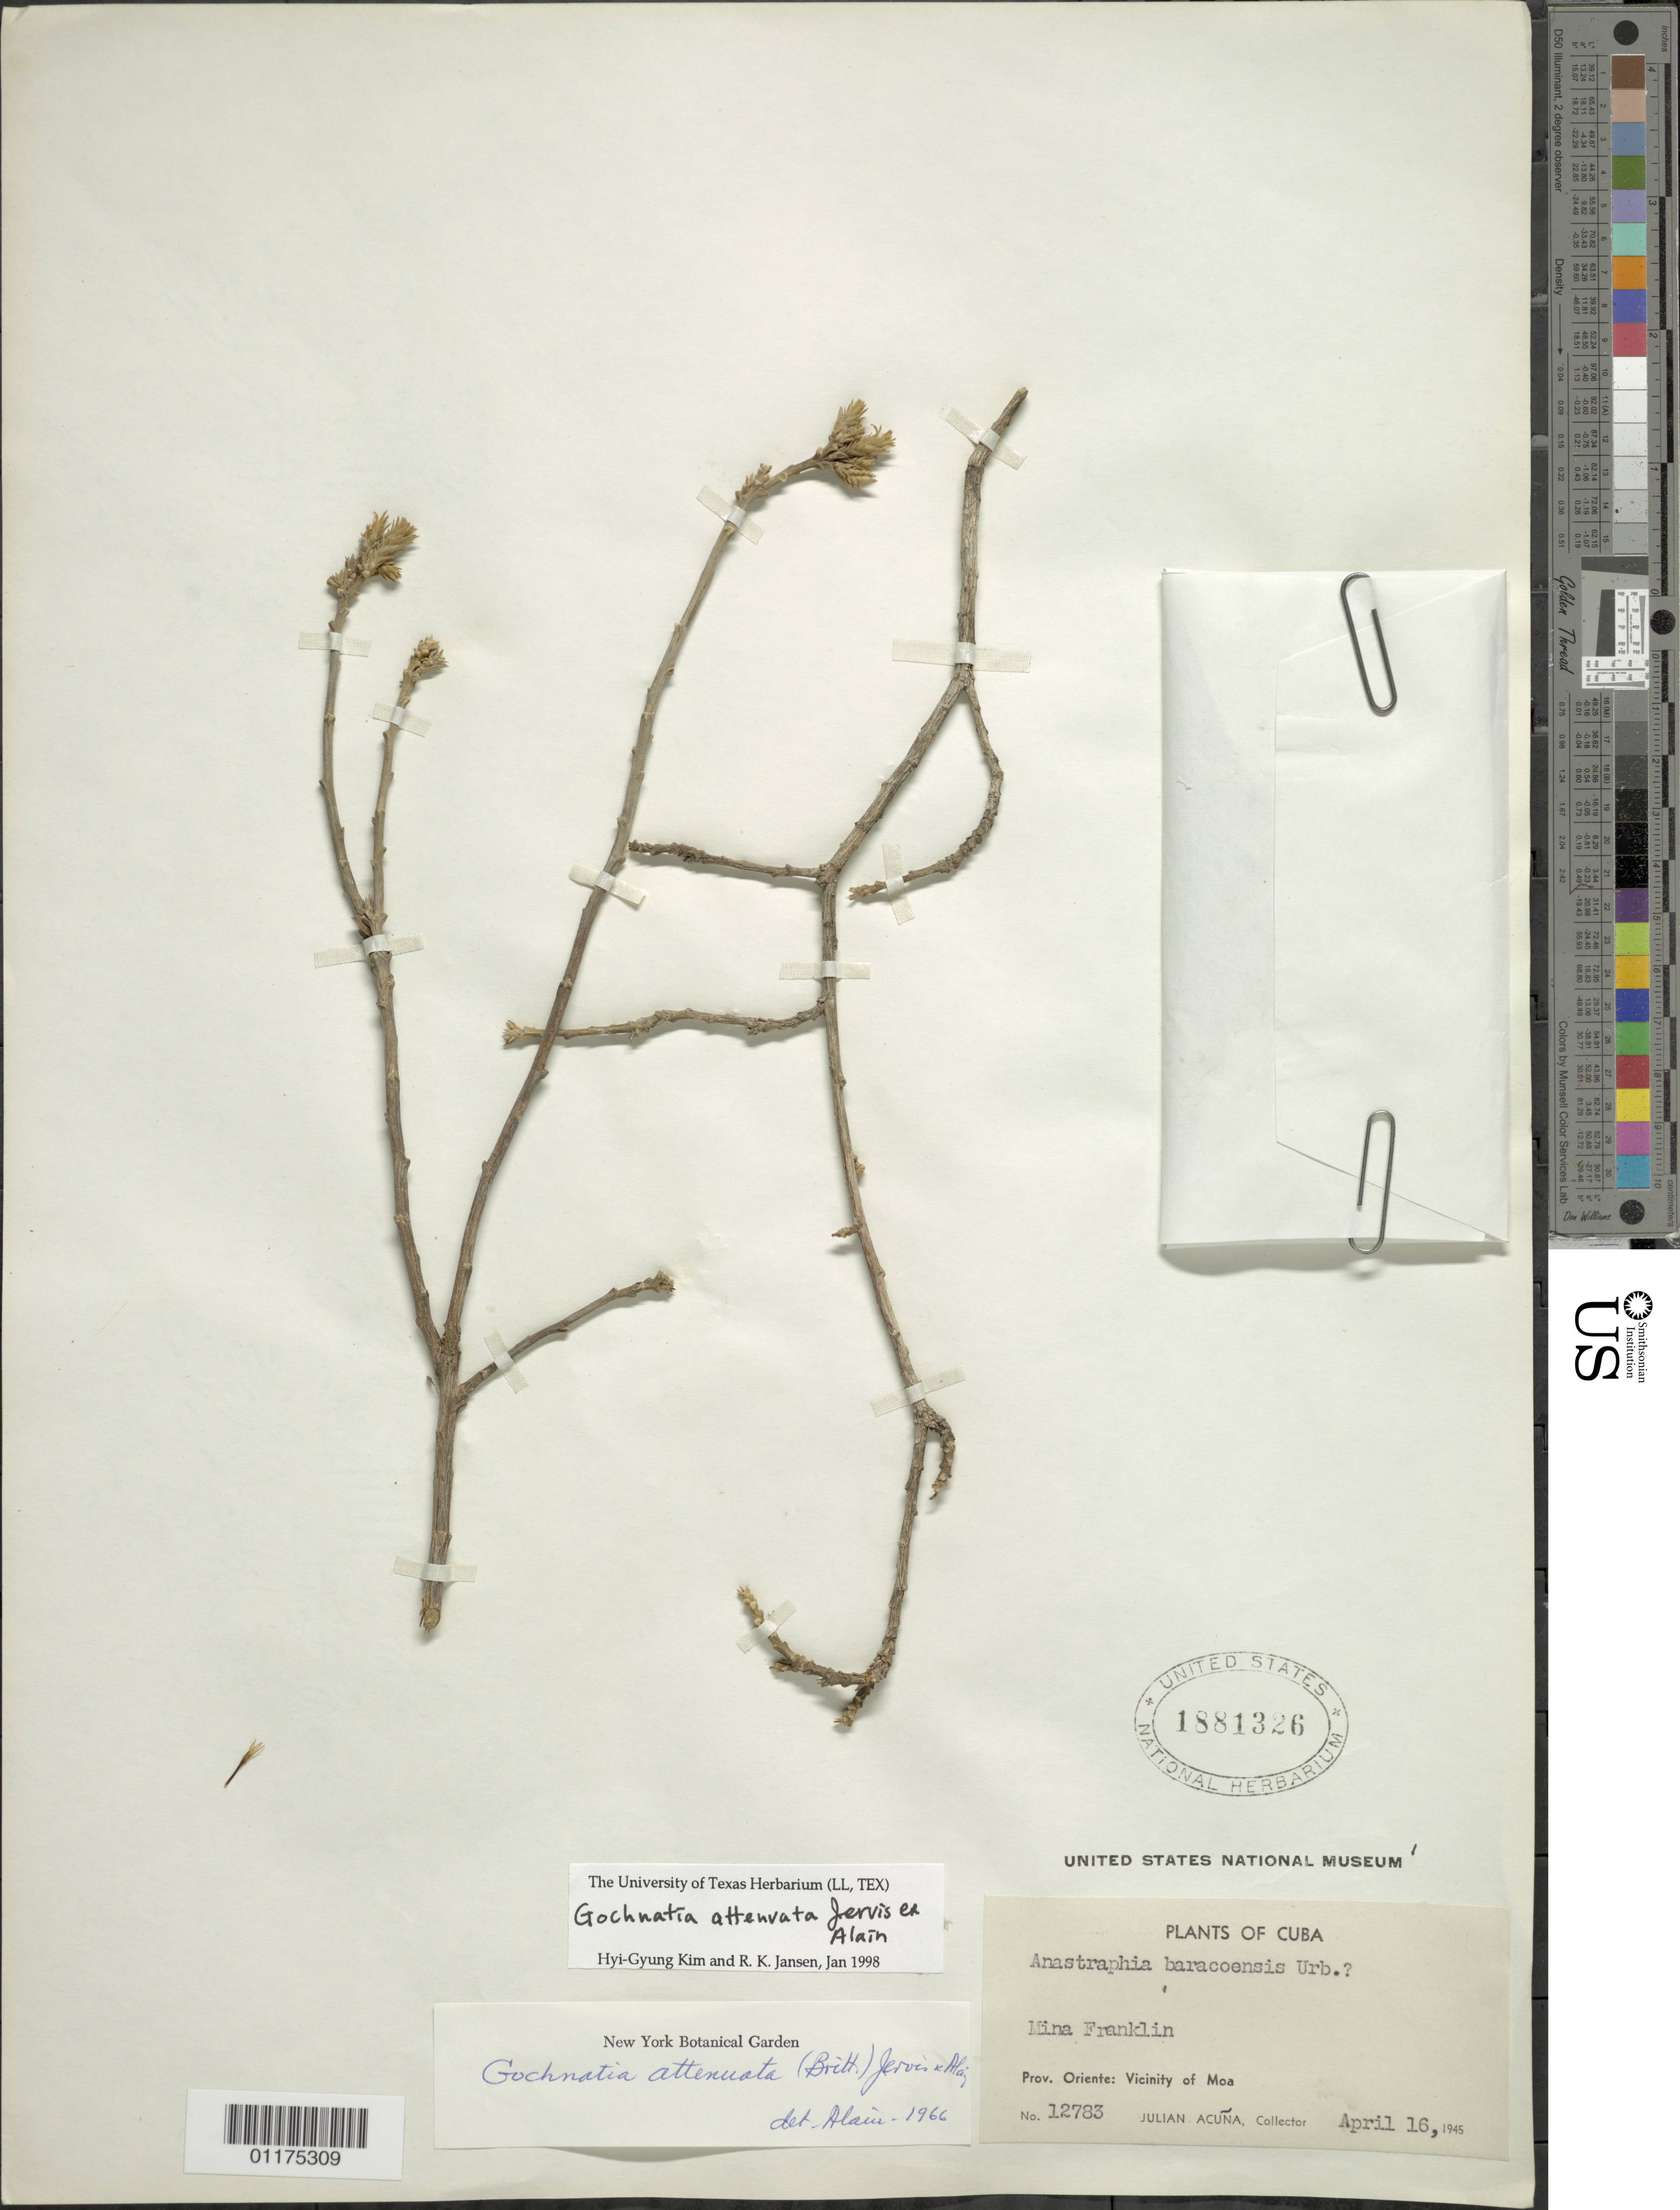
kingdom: Plantae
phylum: Tracheophyta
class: Magnoliopsida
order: Asterales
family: Asteraceae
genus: Anastraphia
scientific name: Anastraphia attenuata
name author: Britton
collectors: J. Acuña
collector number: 12783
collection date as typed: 16 Apr 1945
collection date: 1945-04-16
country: Cuba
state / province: Oriente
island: Cuba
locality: Vicinity of Moa.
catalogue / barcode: US 1881326